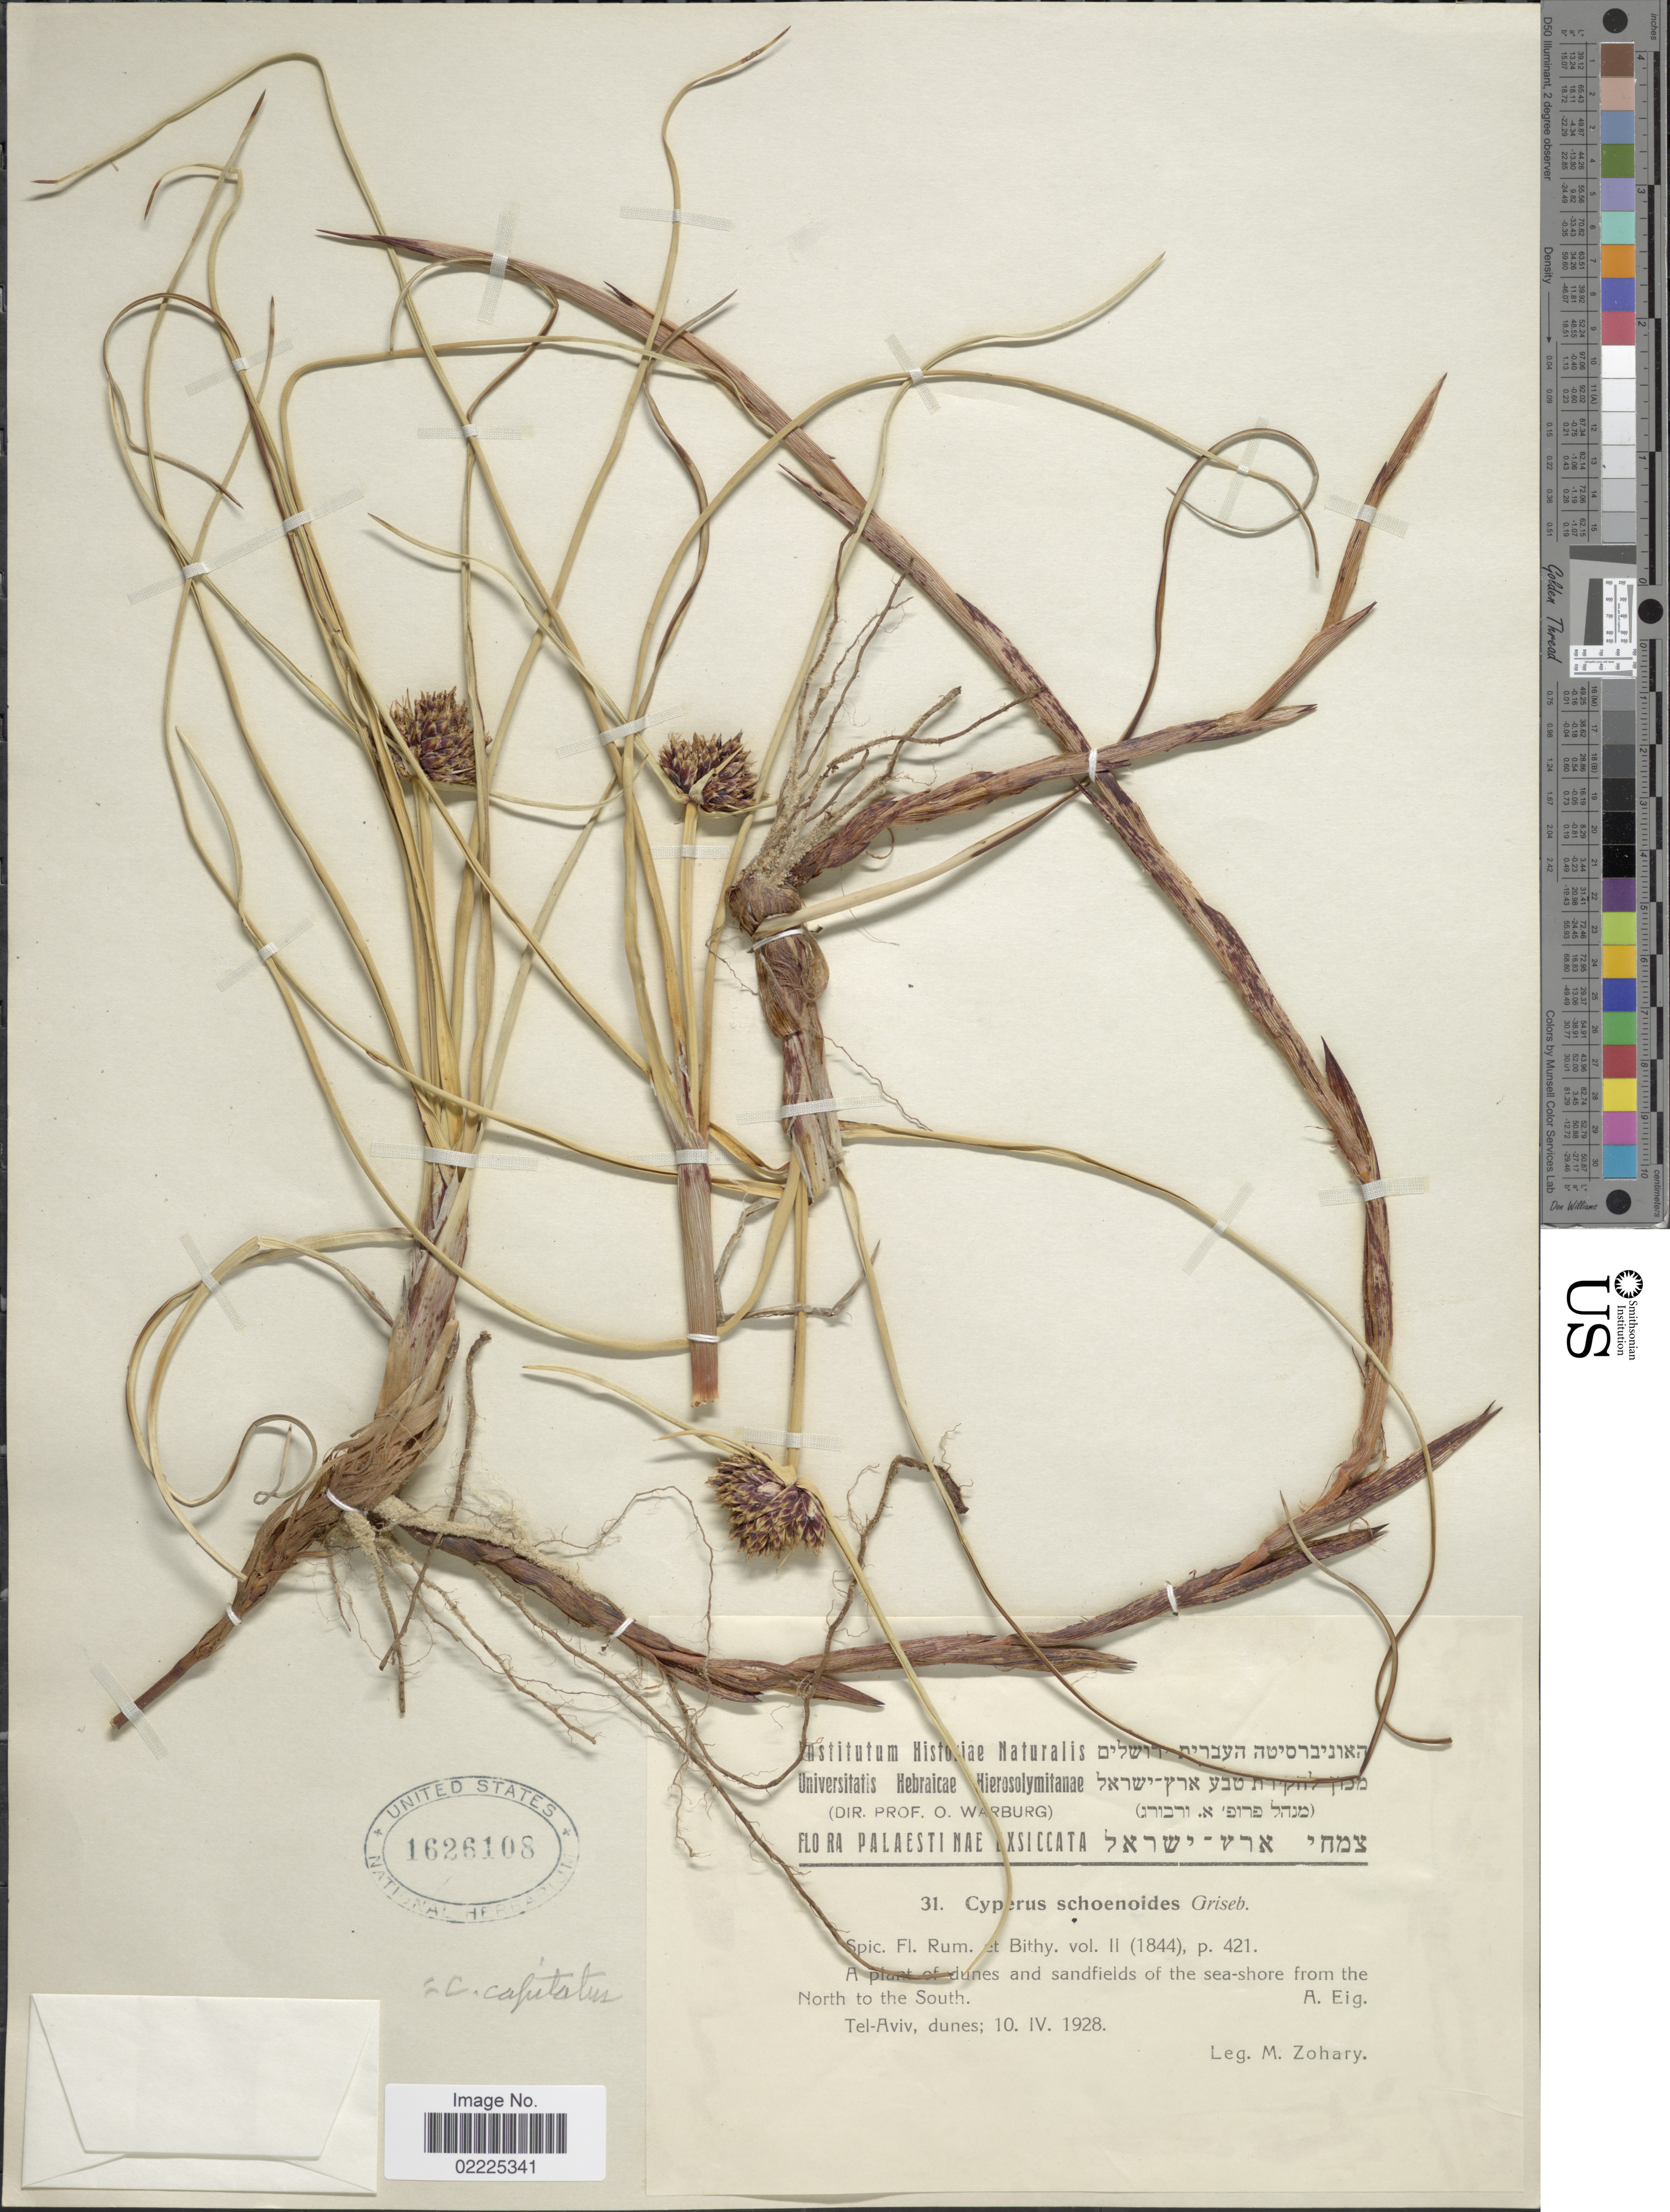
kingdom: Plantae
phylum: Tracheophyta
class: Liliopsida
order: Poales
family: Cyperaceae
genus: Cyperus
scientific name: Cyperus capitatus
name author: Vand.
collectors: M. Zohary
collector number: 31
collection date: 1928-04-10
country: Israel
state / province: Tel Aviv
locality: A plant of dunes and sandfields of the sea-shore from the North to the South, Tel-Aviv, dunes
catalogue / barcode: US 1626108